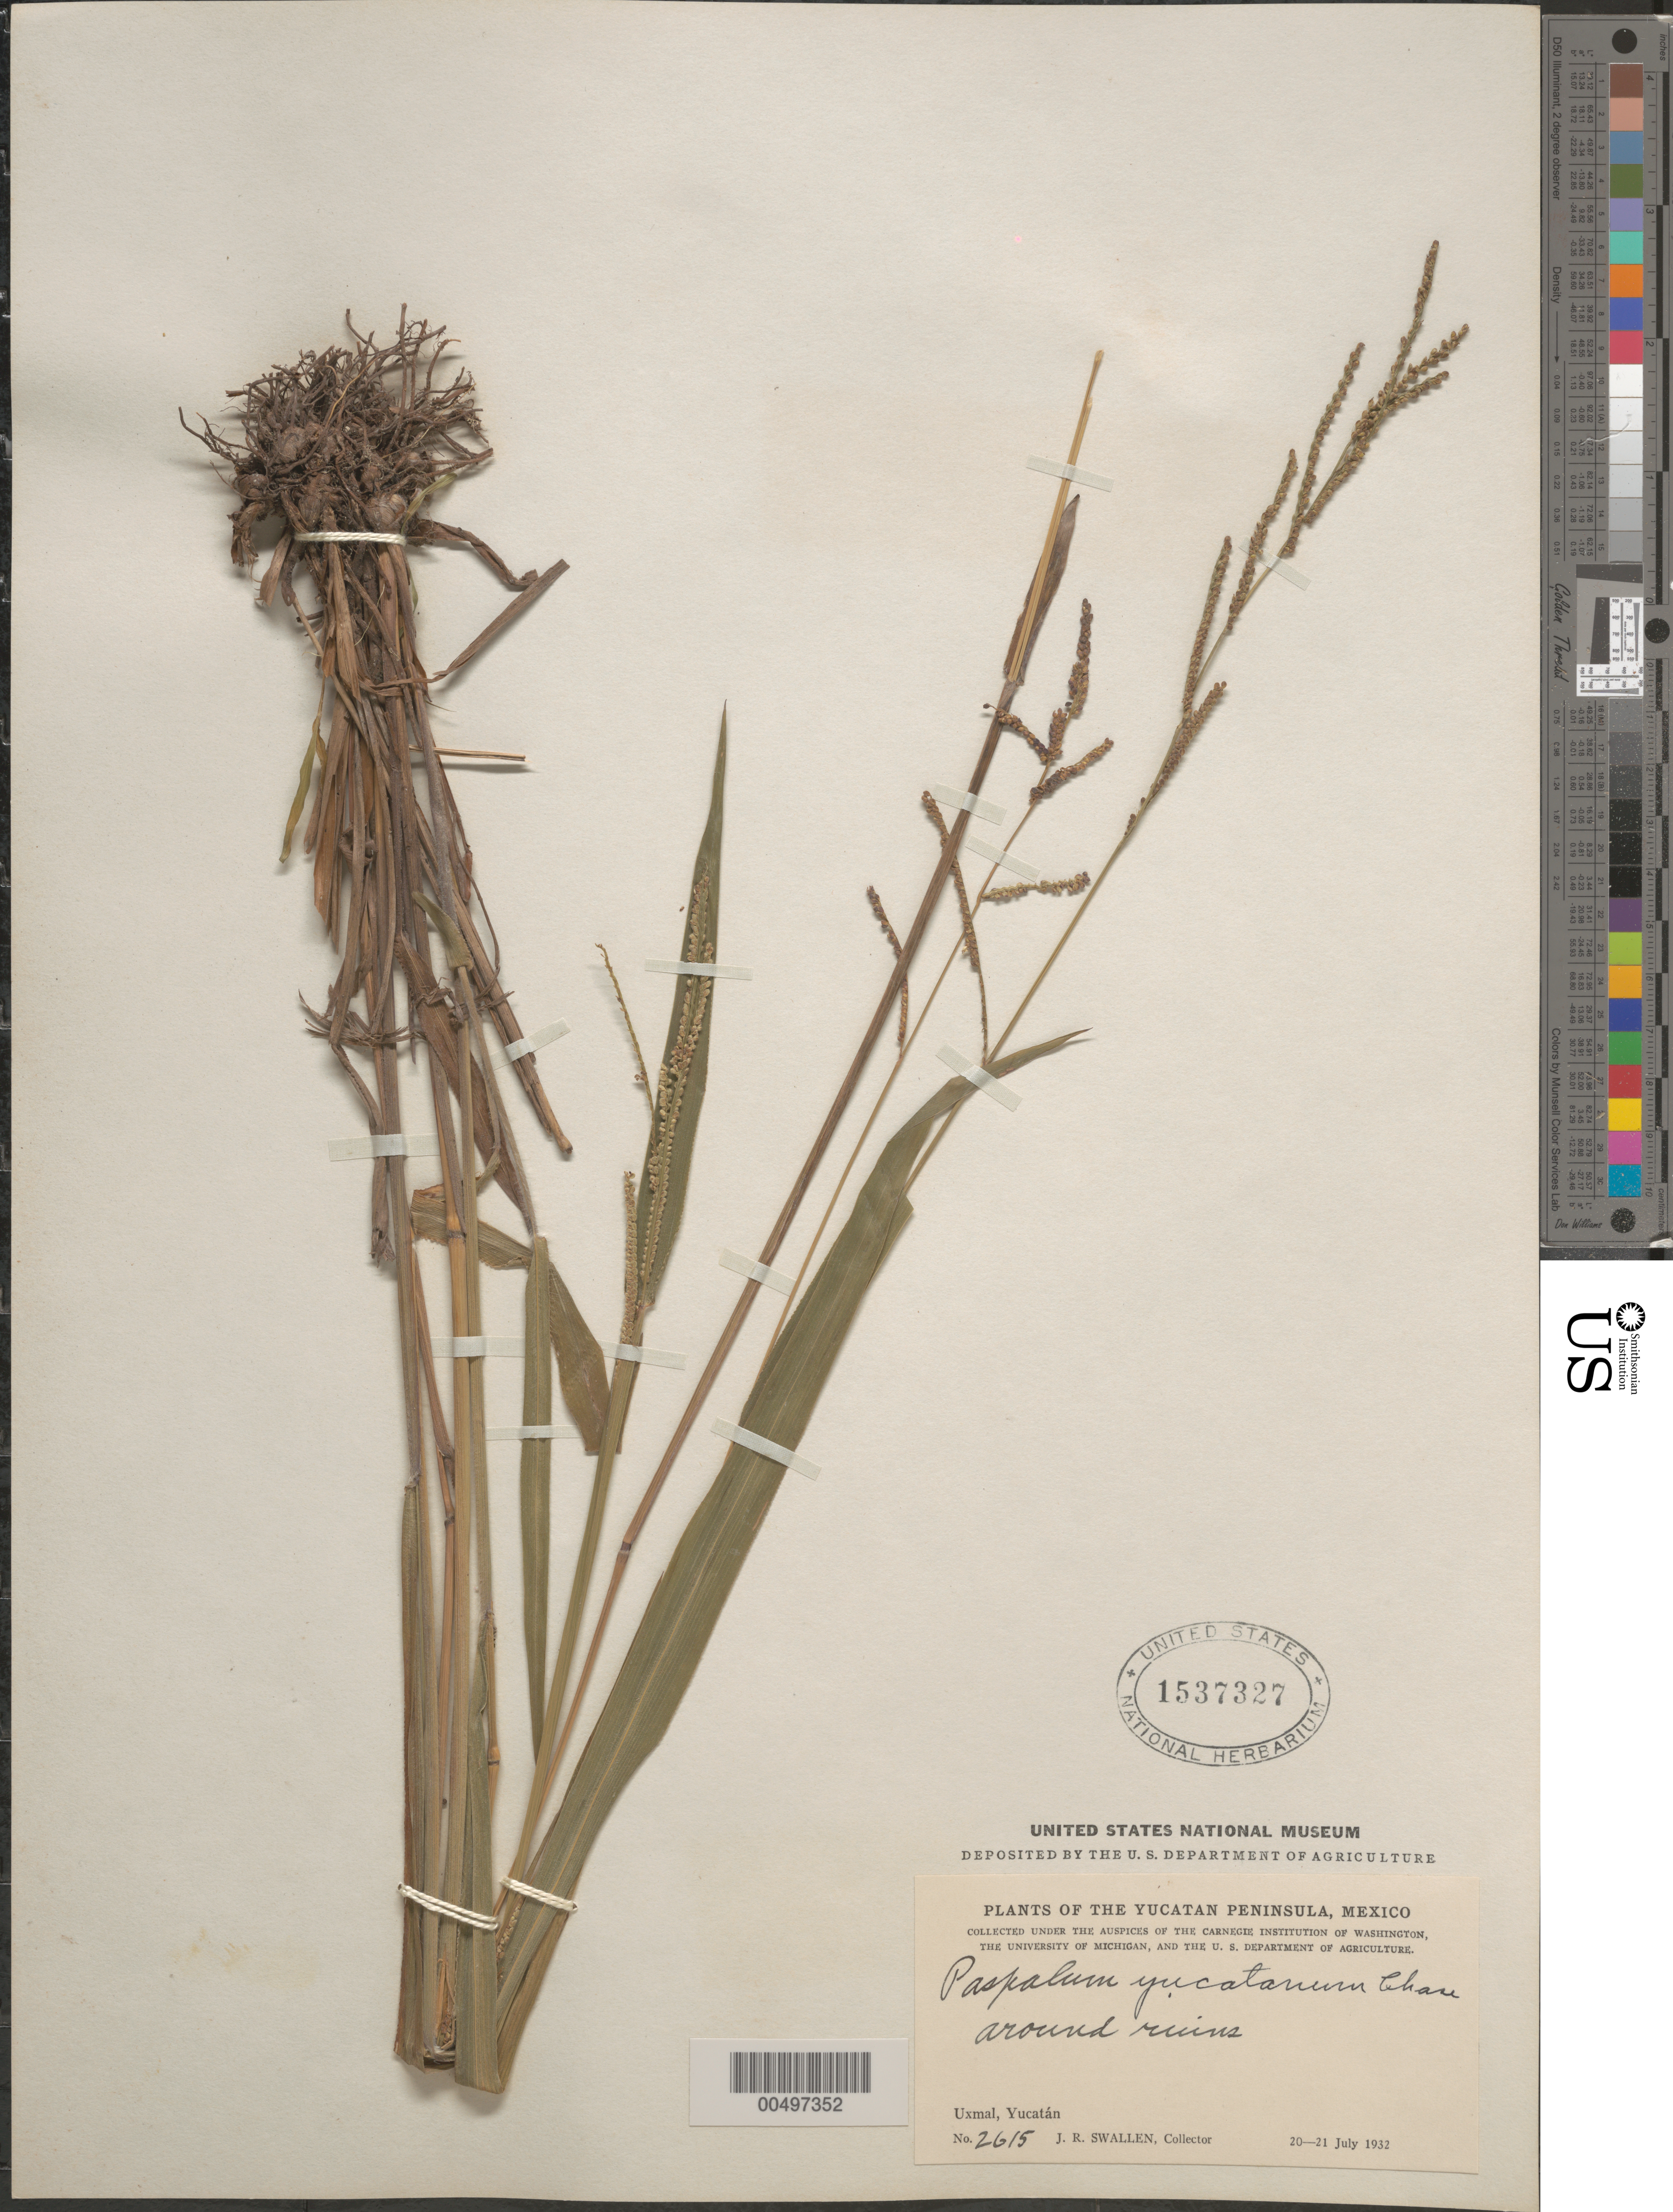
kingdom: Plantae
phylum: Tracheophyta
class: Liliopsida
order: Poales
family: Poaceae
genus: Paspalum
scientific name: Paspalum blodgettii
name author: Chapm.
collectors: J. R. Swallen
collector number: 2615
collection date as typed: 20 Jul 1932 to 21 Jul 1932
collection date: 1932-07-20/1932-07-21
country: Mexico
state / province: Yucatan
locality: Yucatan Peninsula, Uxmal, around ruins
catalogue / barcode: US 1537327